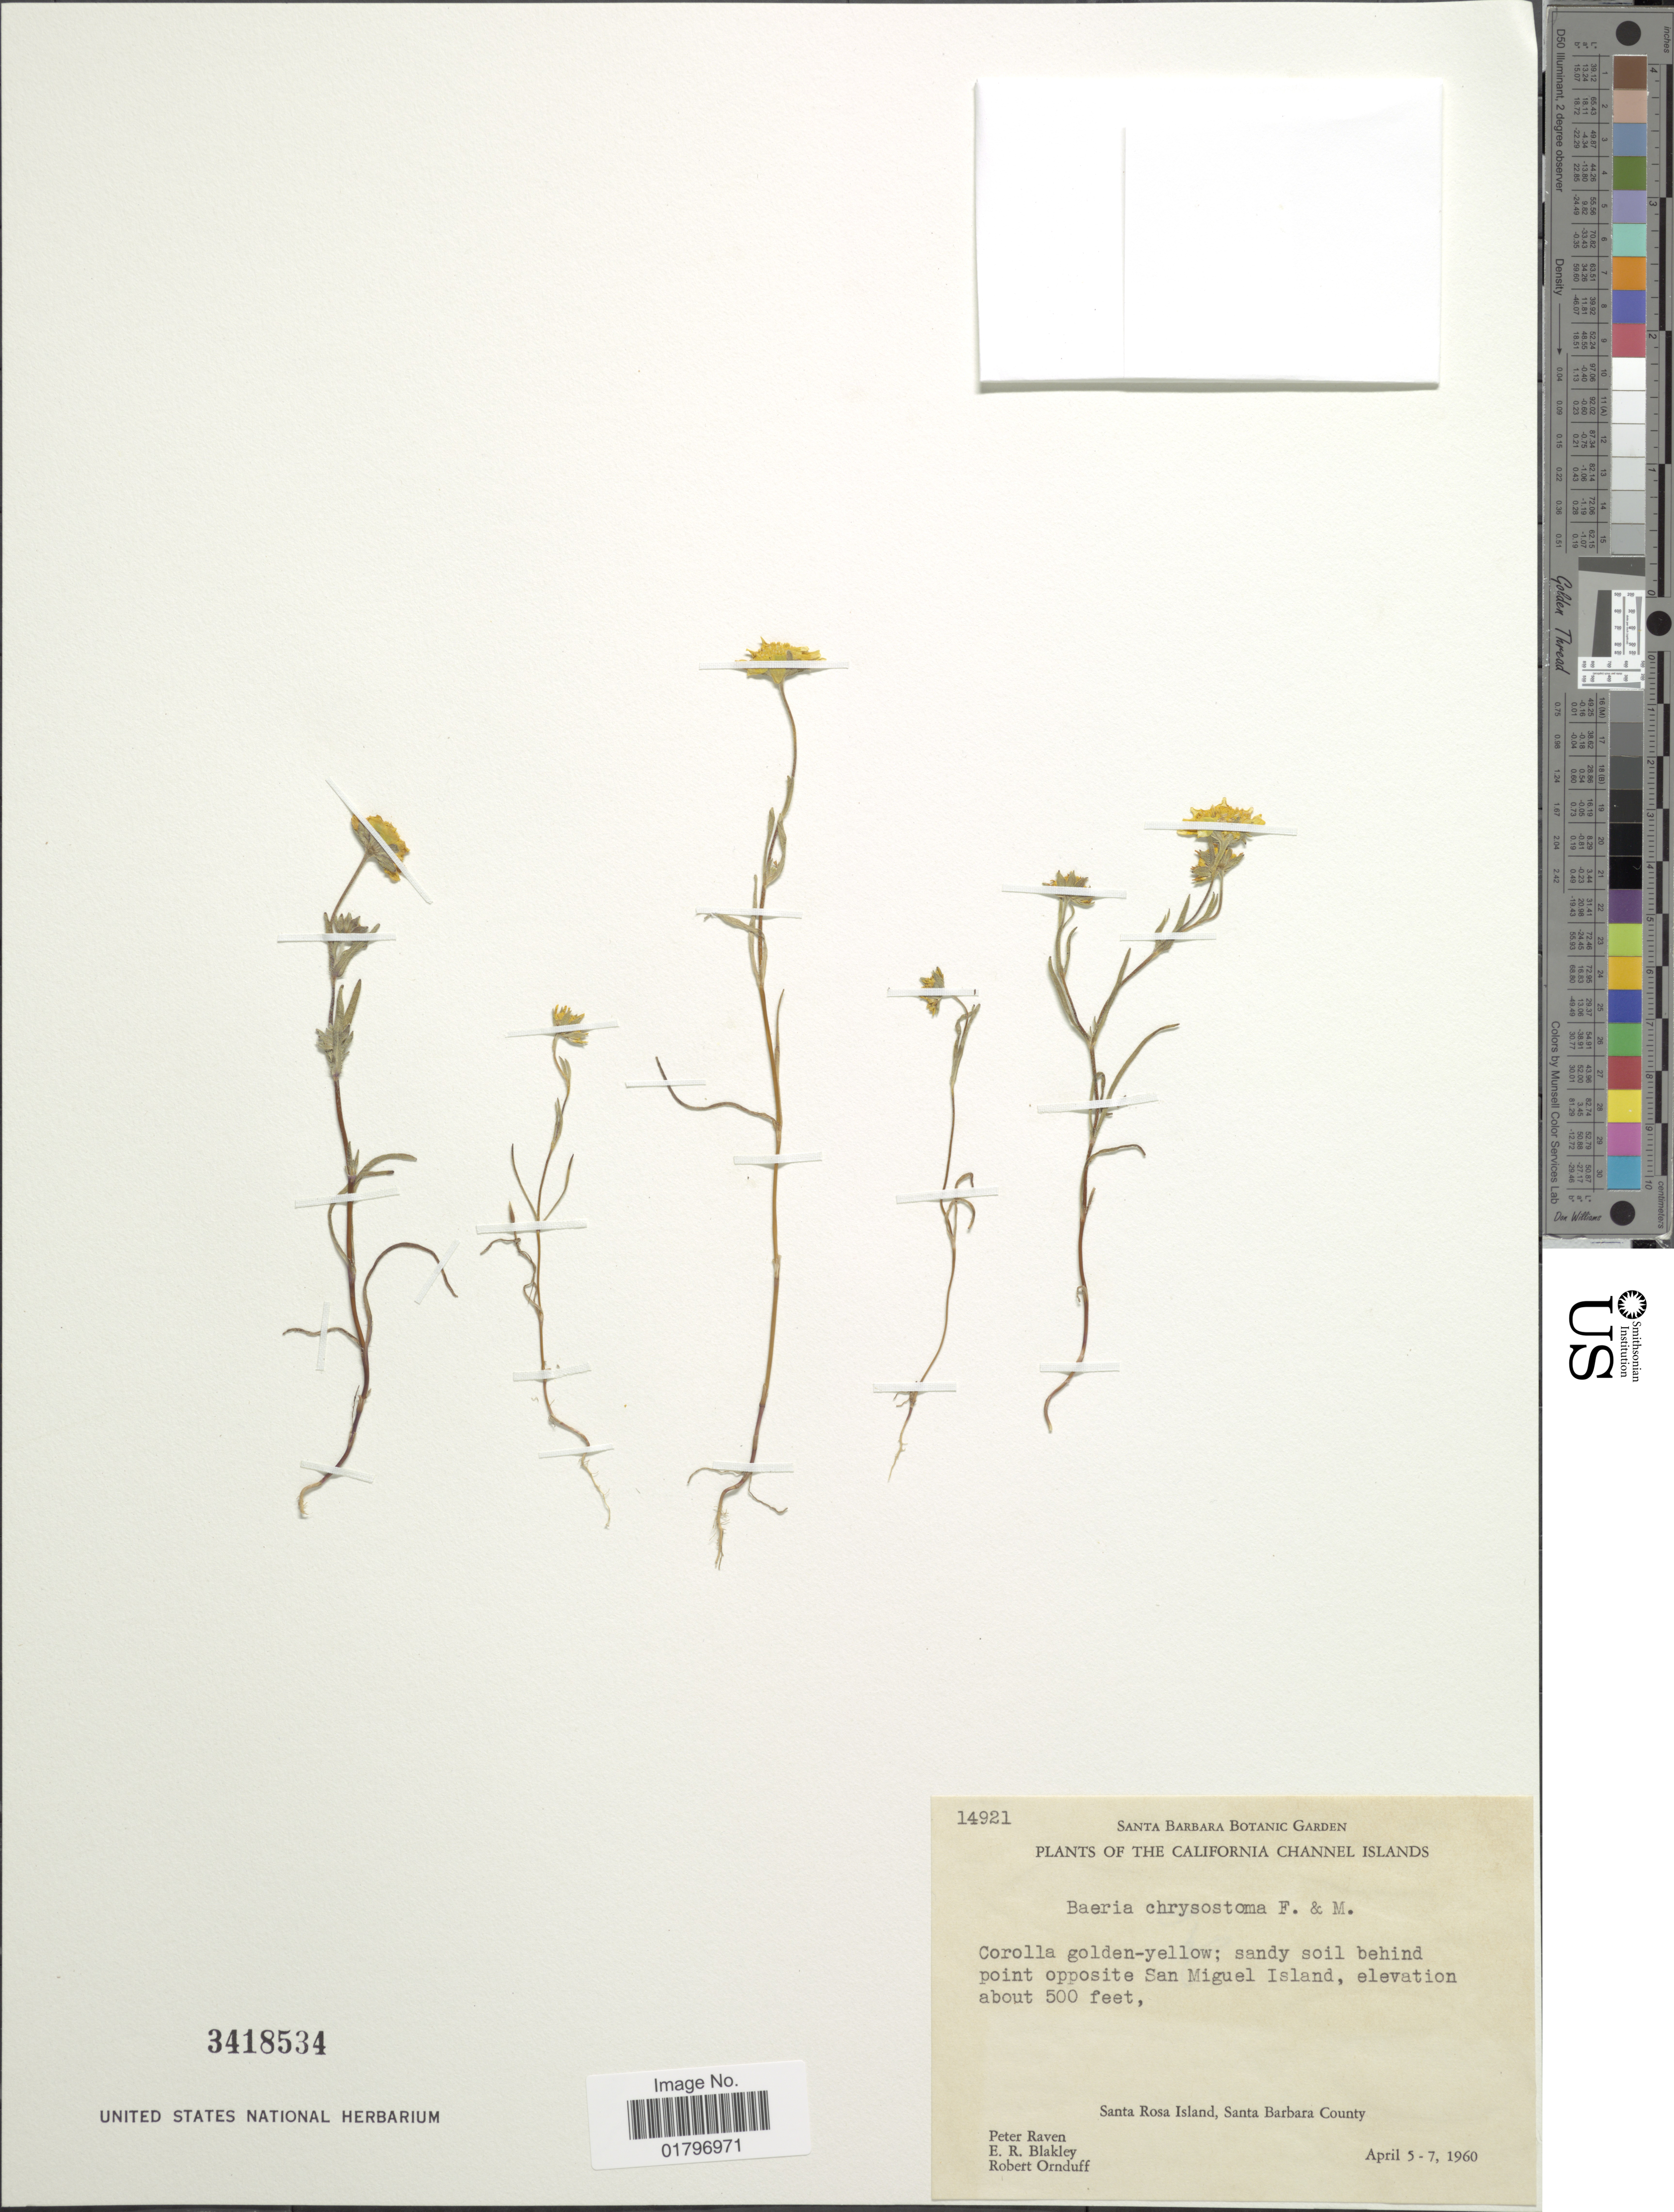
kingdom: Plantae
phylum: Tracheophyta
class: Magnoliopsida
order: Asterales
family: Asteraceae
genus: Lasthenia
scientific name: Lasthenia chrysostoma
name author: (Fisch. & C.A. Mey.) Greene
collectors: P. Raven, E. R. Blakley & R. Ornduff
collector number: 14921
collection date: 1960-04-05/1960-04-07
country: United States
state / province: California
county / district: Santa Barbara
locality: California Channel Islands. Sandy soil behind point opposite San Miguel Island. Santa Rosa Island, Santa Barbara County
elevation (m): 152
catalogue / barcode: US 3418534